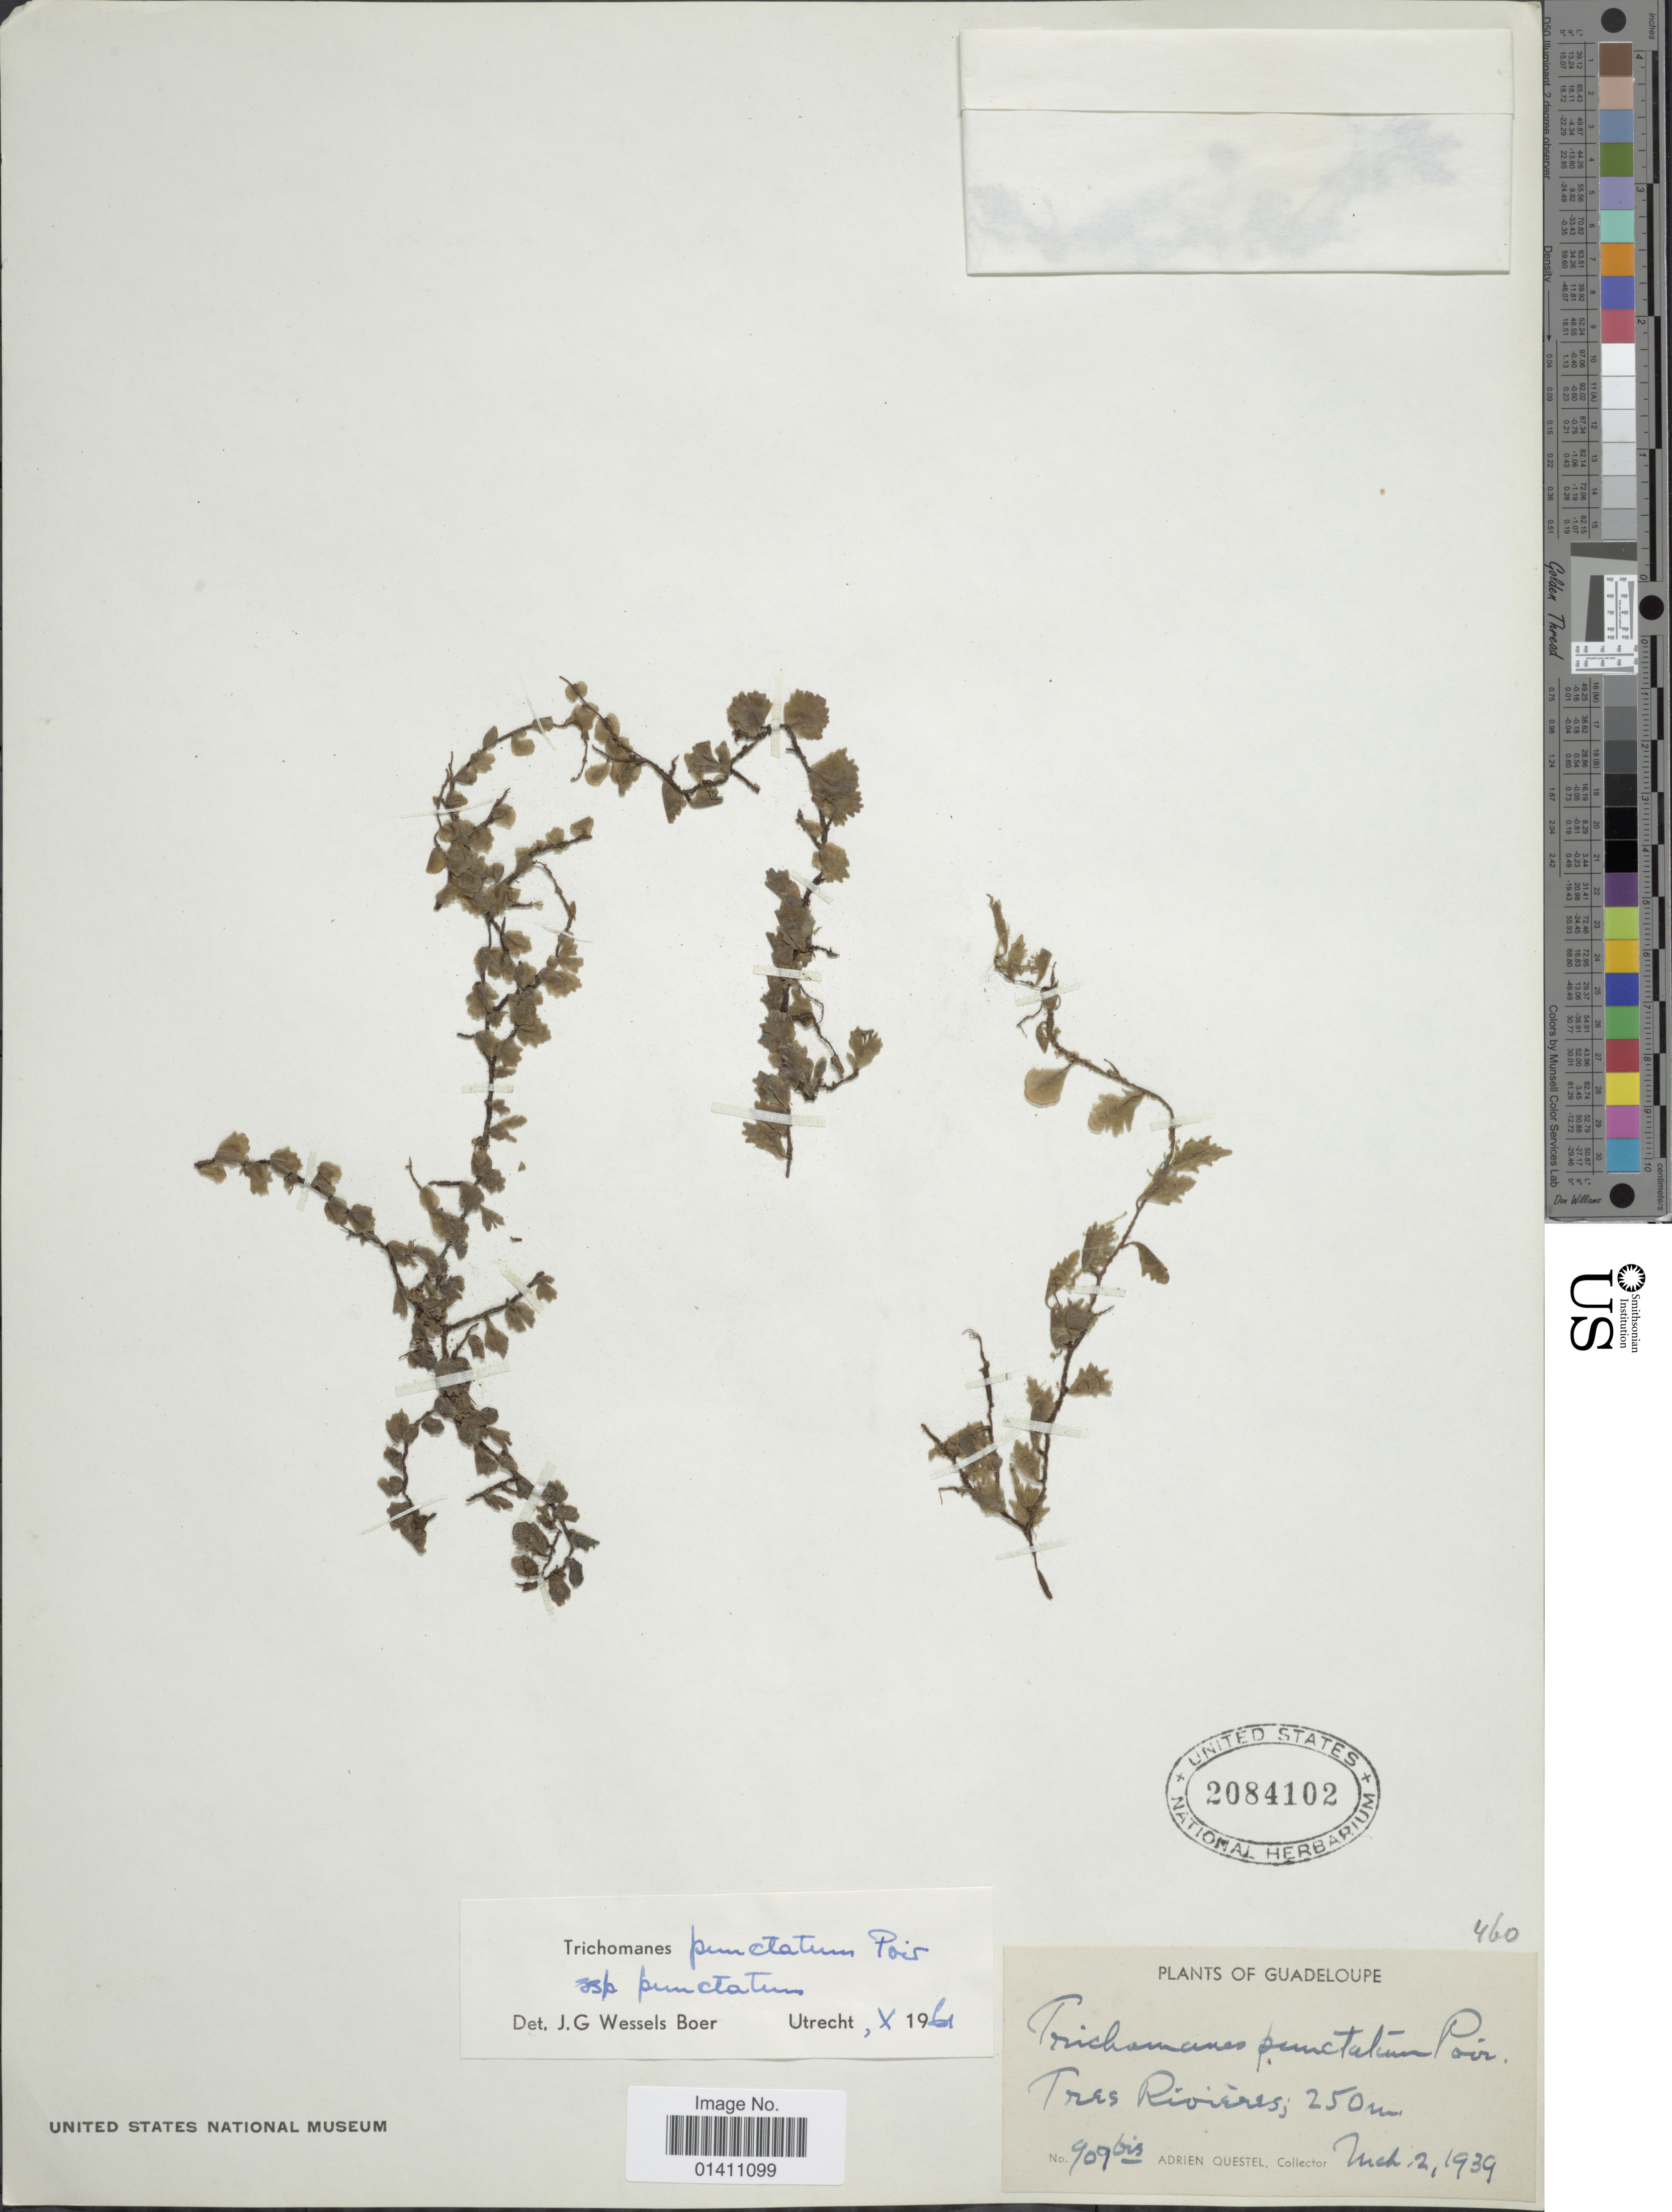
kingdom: Plantae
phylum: Tracheophyta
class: Polypodiopsida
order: Hymenophyllales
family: Hymenophyllaceae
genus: Didymoglossum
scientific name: Didymoglossum punctatum subsp. punctatum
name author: (Poir.) Desv.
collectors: A. Questel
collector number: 909bis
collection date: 1939-03-02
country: Guadeloupe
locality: Très Rivières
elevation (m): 250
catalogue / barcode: US 2084102